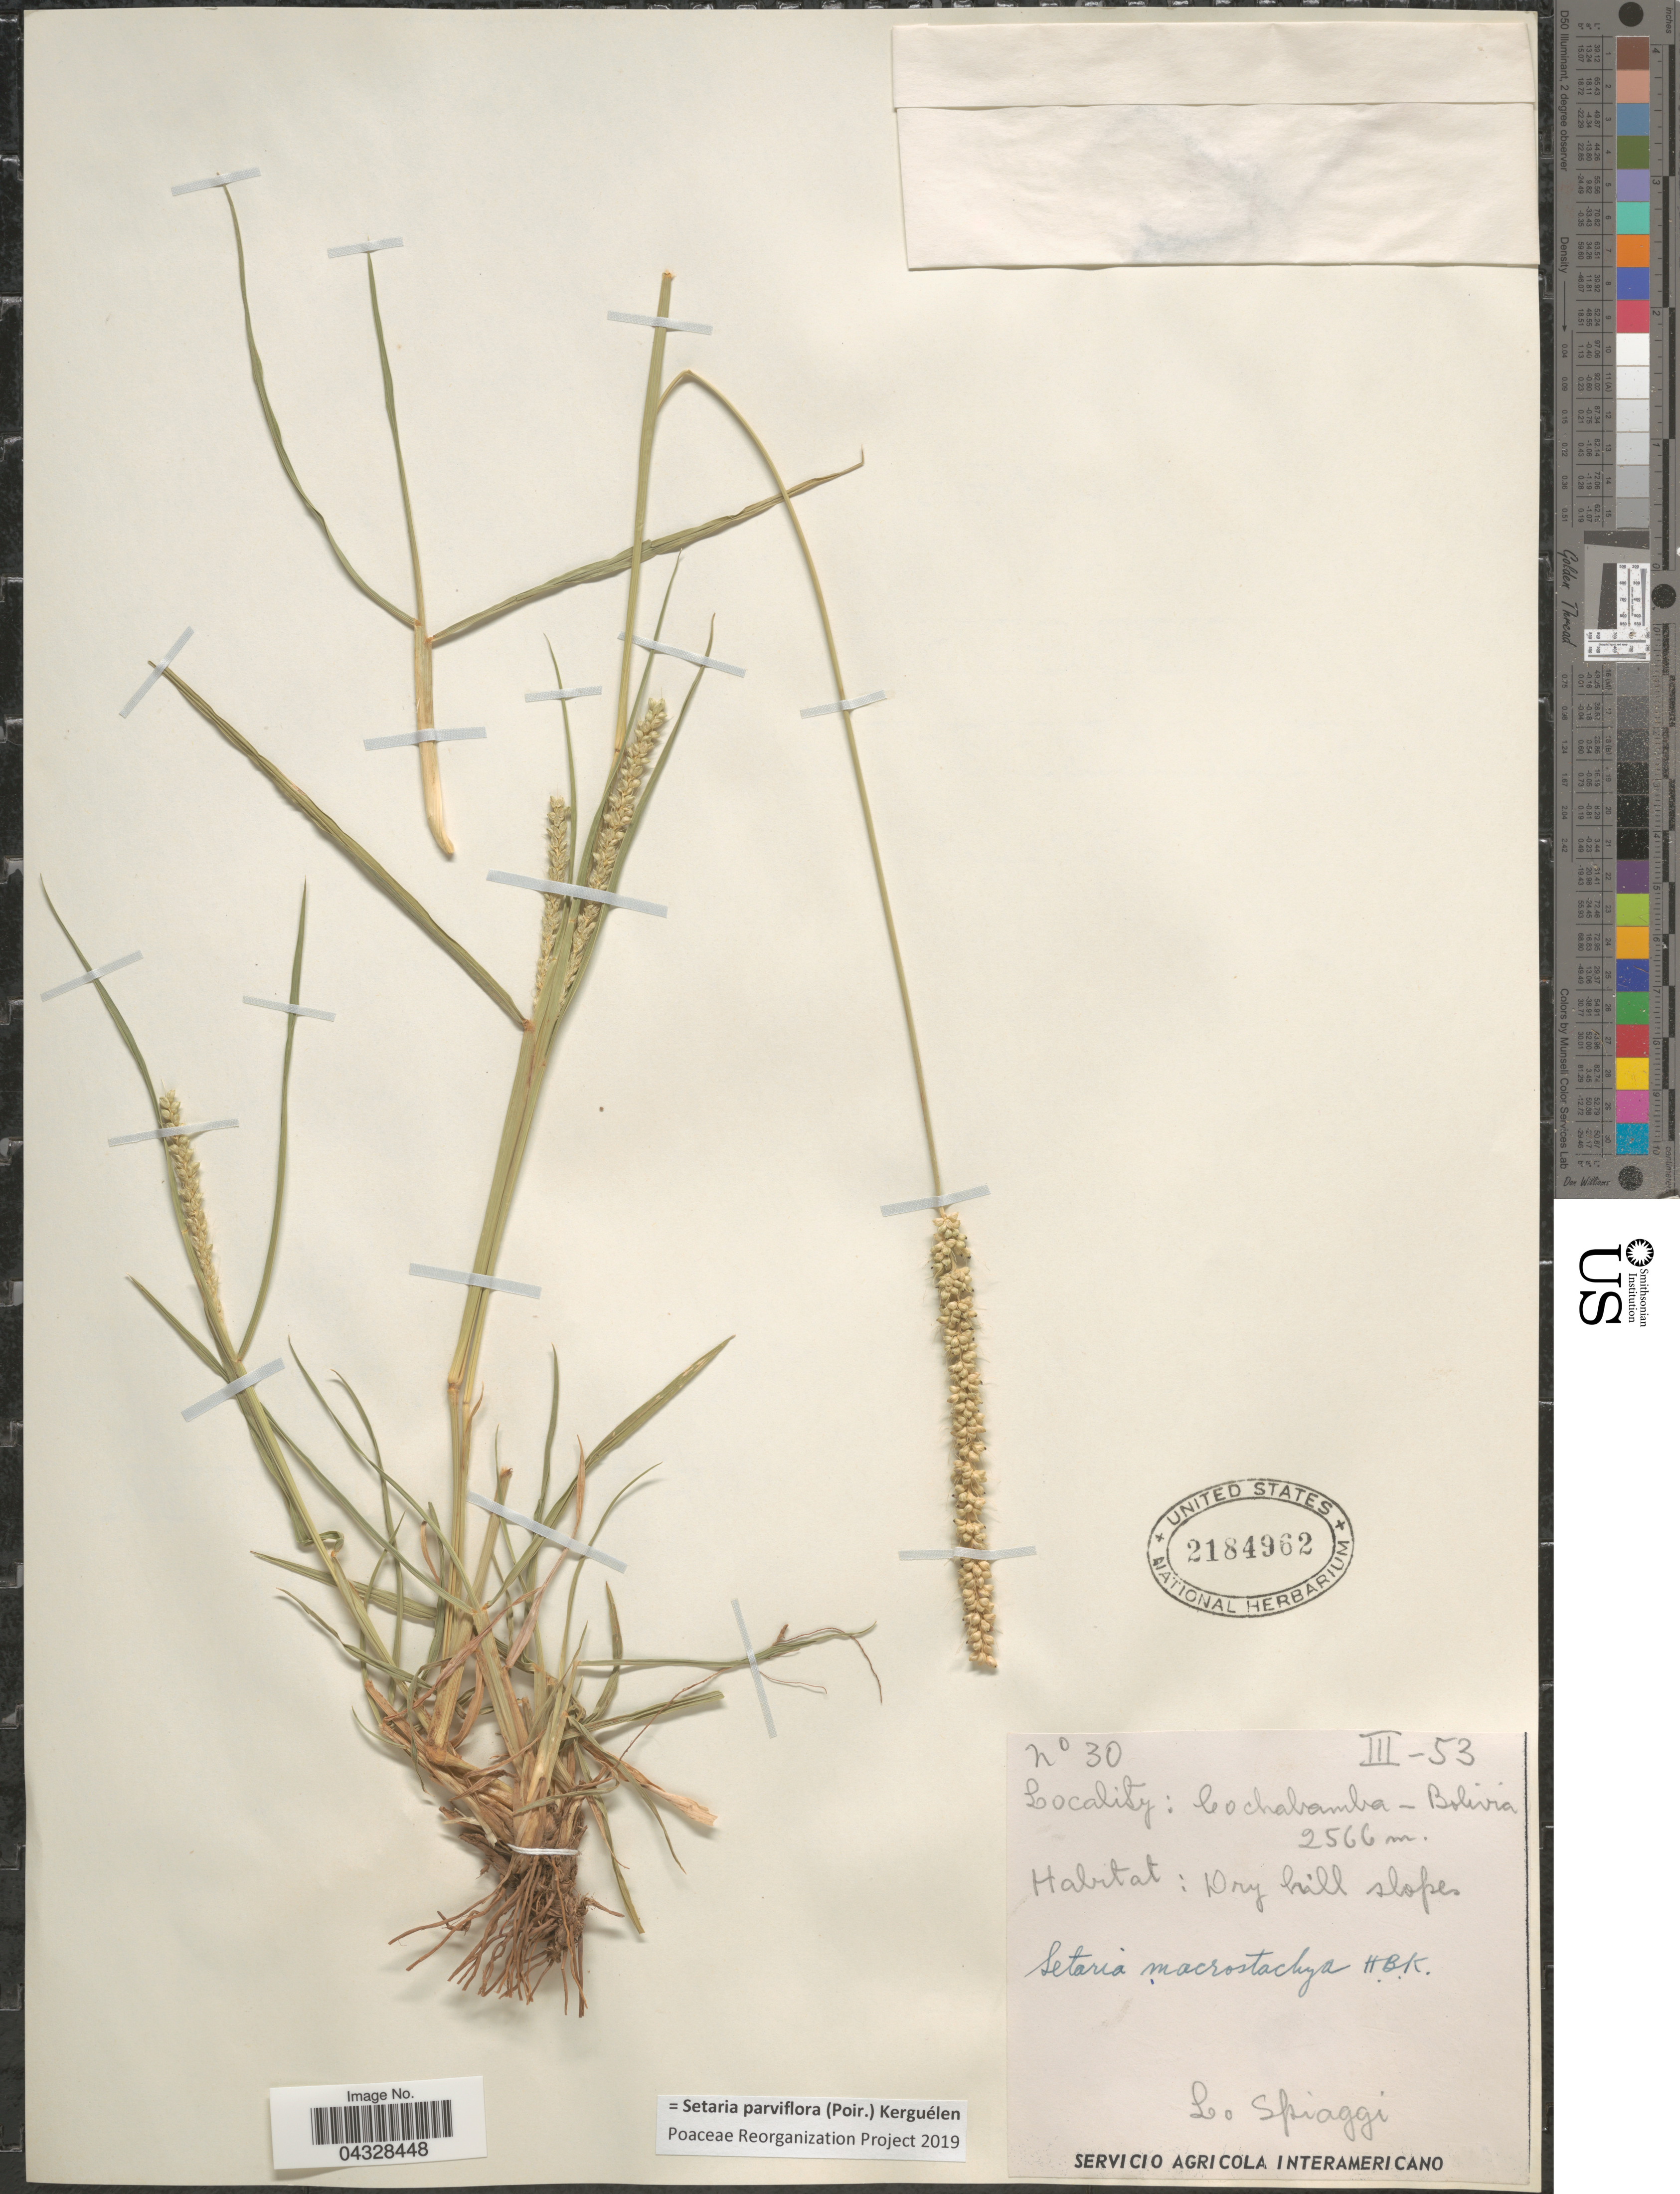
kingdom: Plantae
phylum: Tracheophyta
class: Liliopsida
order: Poales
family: Poaceae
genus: Setaria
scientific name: Setaria parviflora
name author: (Poir.) Kerguélen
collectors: L. Spiaggi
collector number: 30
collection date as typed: Transcribed d/m/y: /3/53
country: Bolivia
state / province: Cochabamba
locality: Dry hill slopes.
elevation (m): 2566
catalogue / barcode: US 2184962